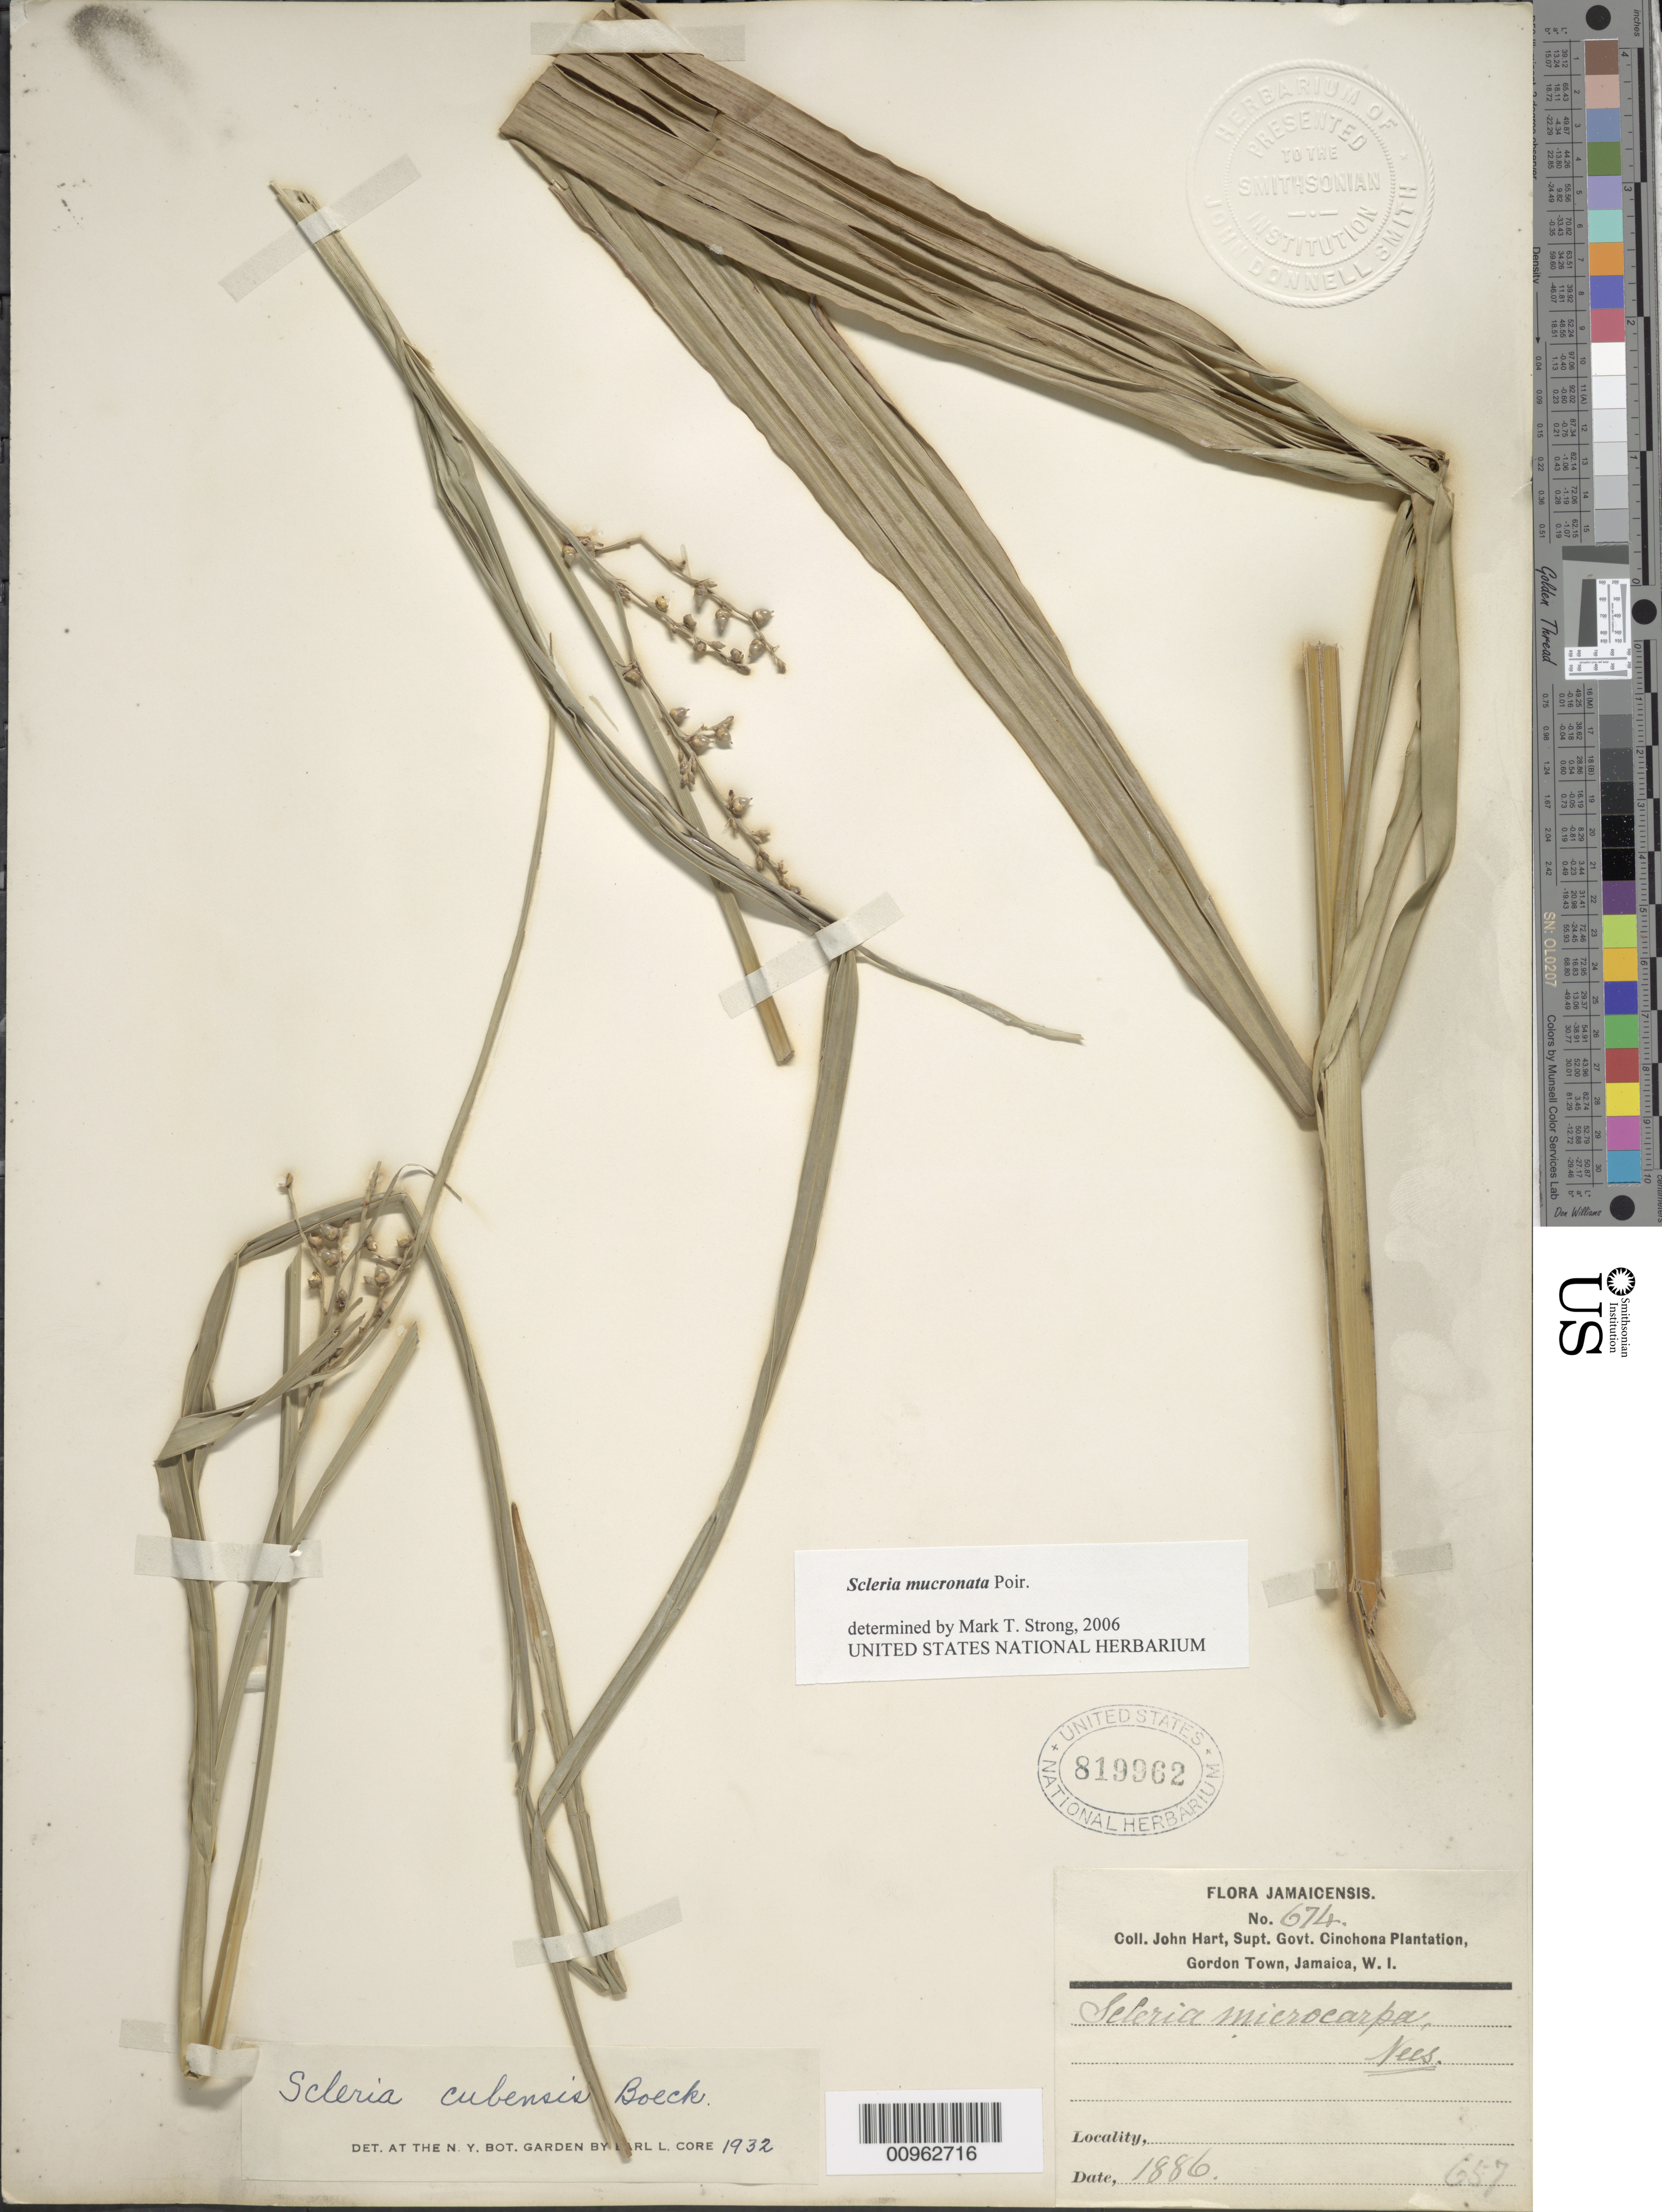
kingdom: Plantae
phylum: Tracheophyta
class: Liliopsida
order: Poales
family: Cyperaceae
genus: Scleria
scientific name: Scleria mucronata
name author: Poir.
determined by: Strong, M. T., (US), Smithsonian Institution - National Museum of Natural History (UNITED STATES)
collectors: J. Hart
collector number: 674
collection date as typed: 1886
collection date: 1886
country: Jamaica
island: Jamaica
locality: Gordon Town, Supt. Govt. Cinchona Plantation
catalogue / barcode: US 819962